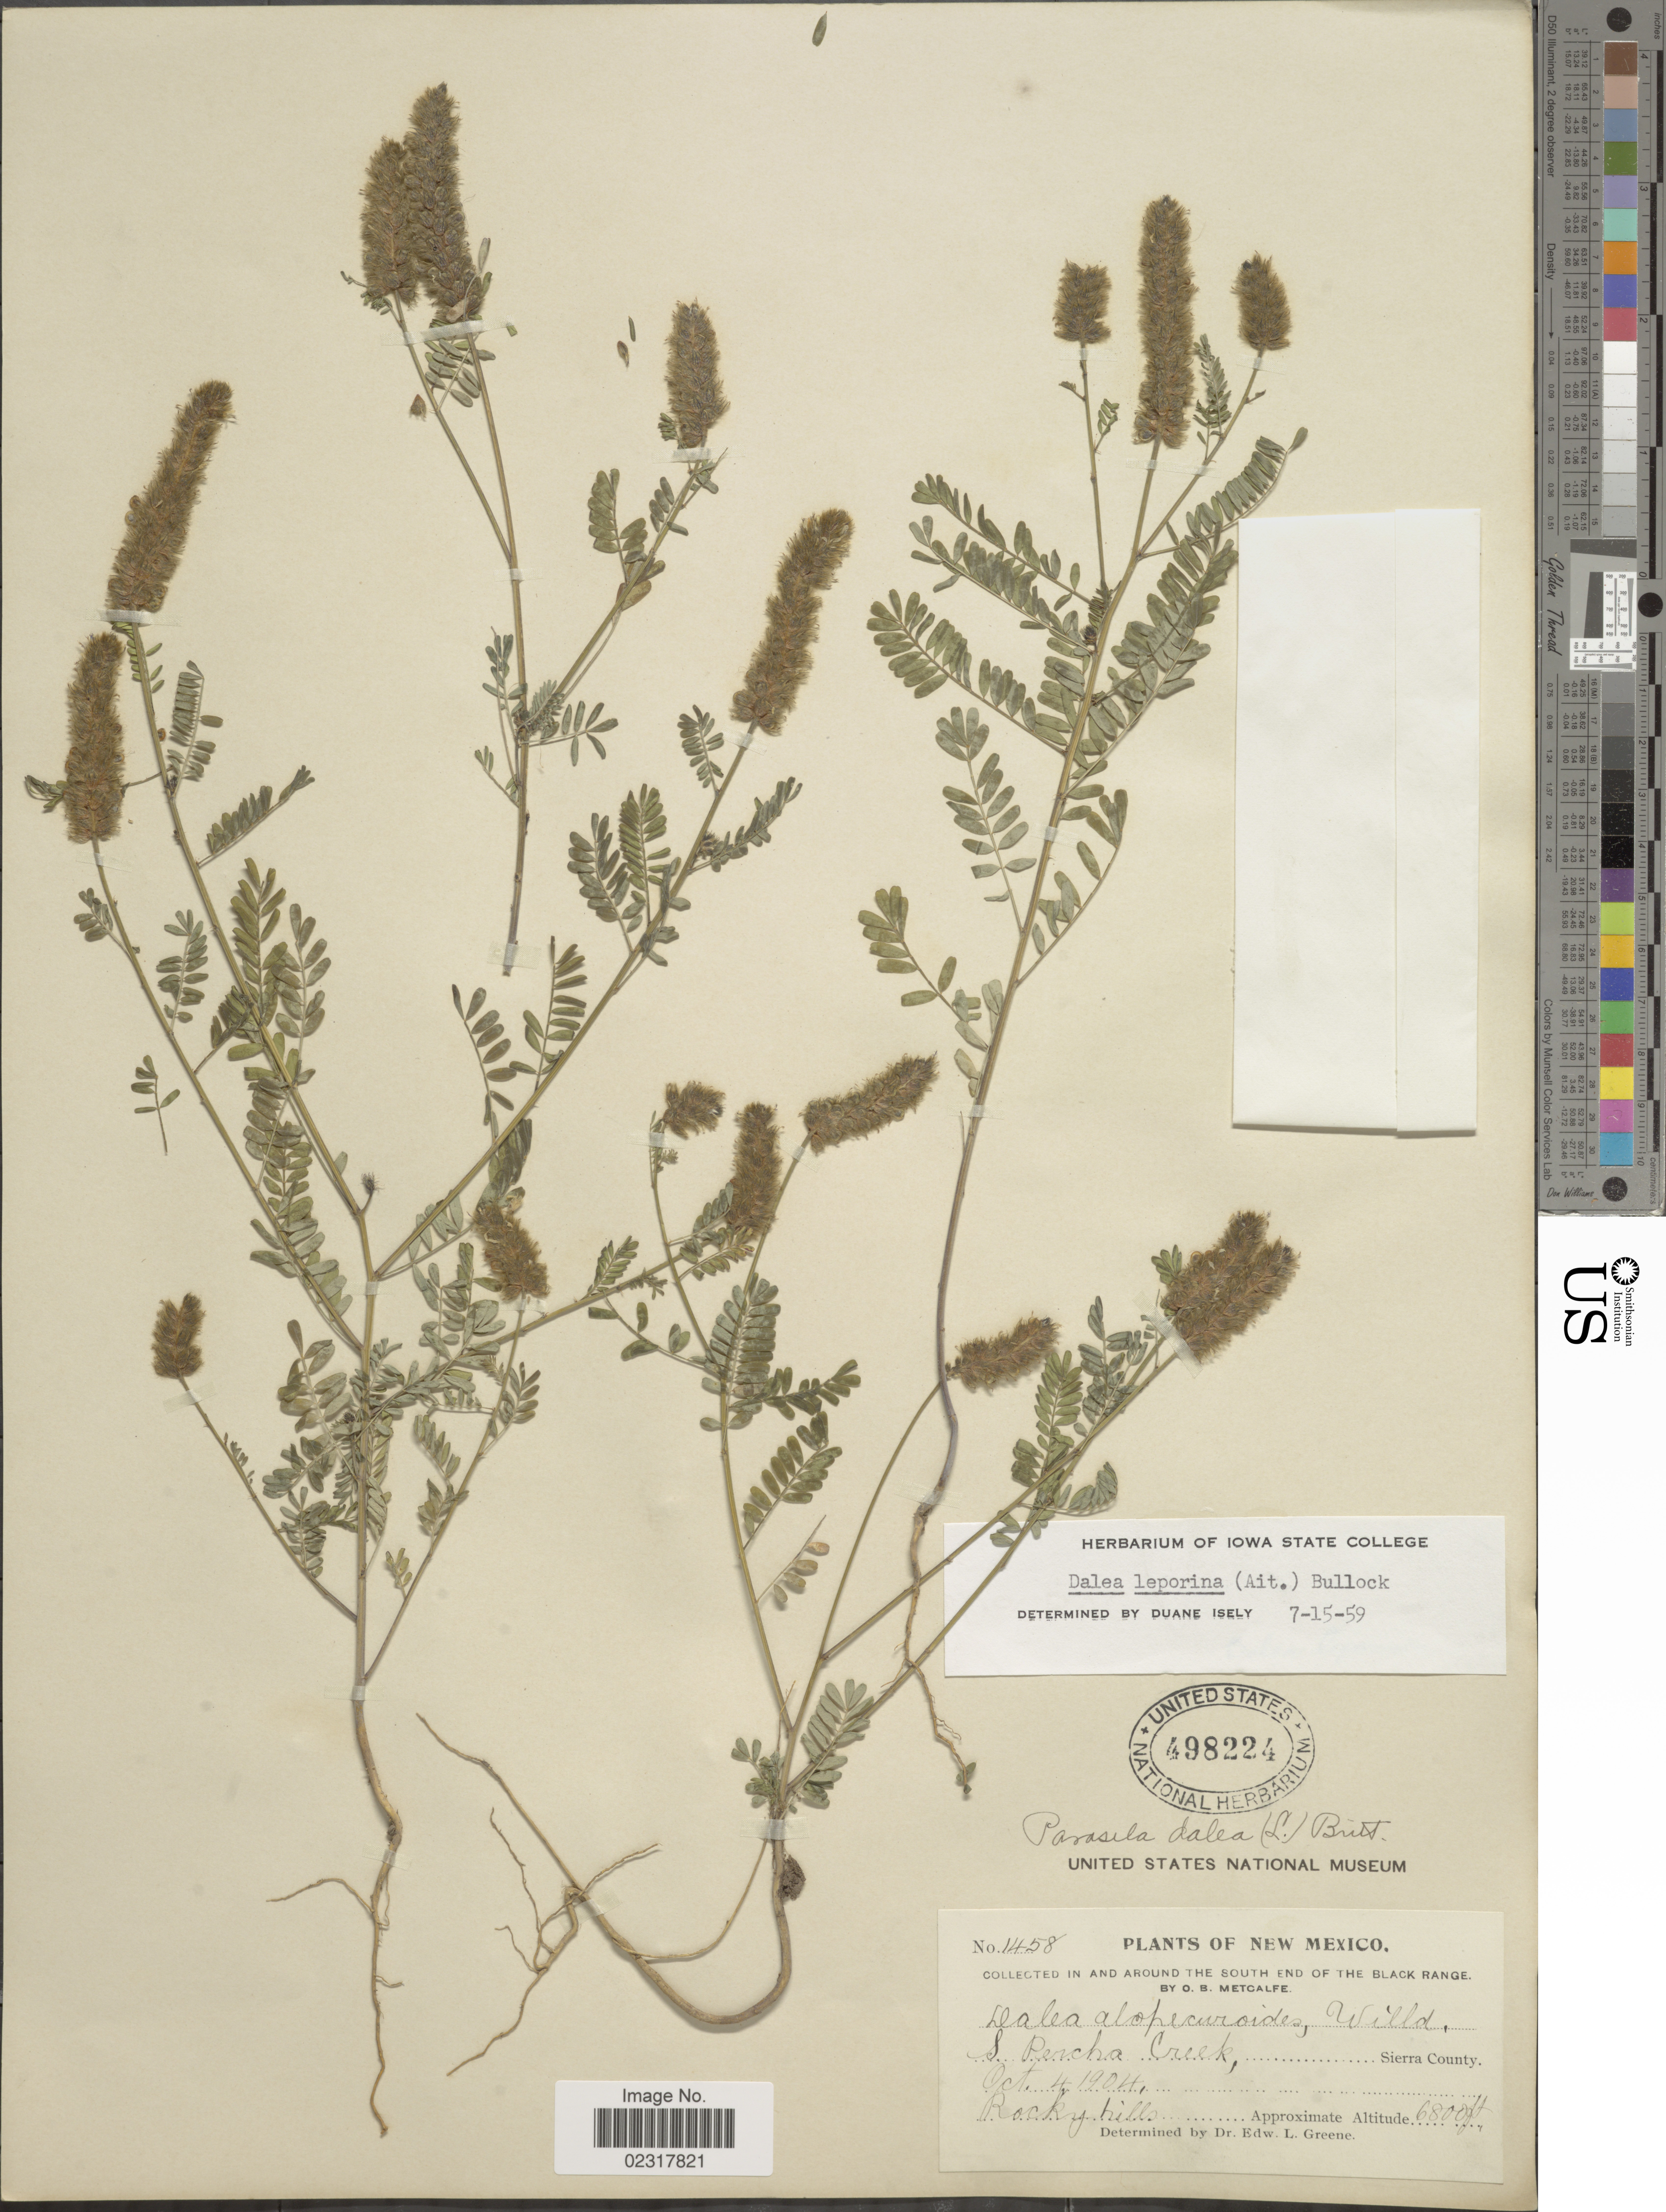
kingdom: Plantae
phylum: Tracheophyta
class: Magnoliopsida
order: Fabales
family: Fabaceae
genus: Dalea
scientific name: Dalea leporina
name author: (Aiton) Bullock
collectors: O. B. Metcalfe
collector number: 1458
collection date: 1904-10-04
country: United States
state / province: New Mexico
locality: In and around the South End of the Black Range. S Percha Creek, Sierra County. Rocky hills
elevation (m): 2073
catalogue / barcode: US 498224